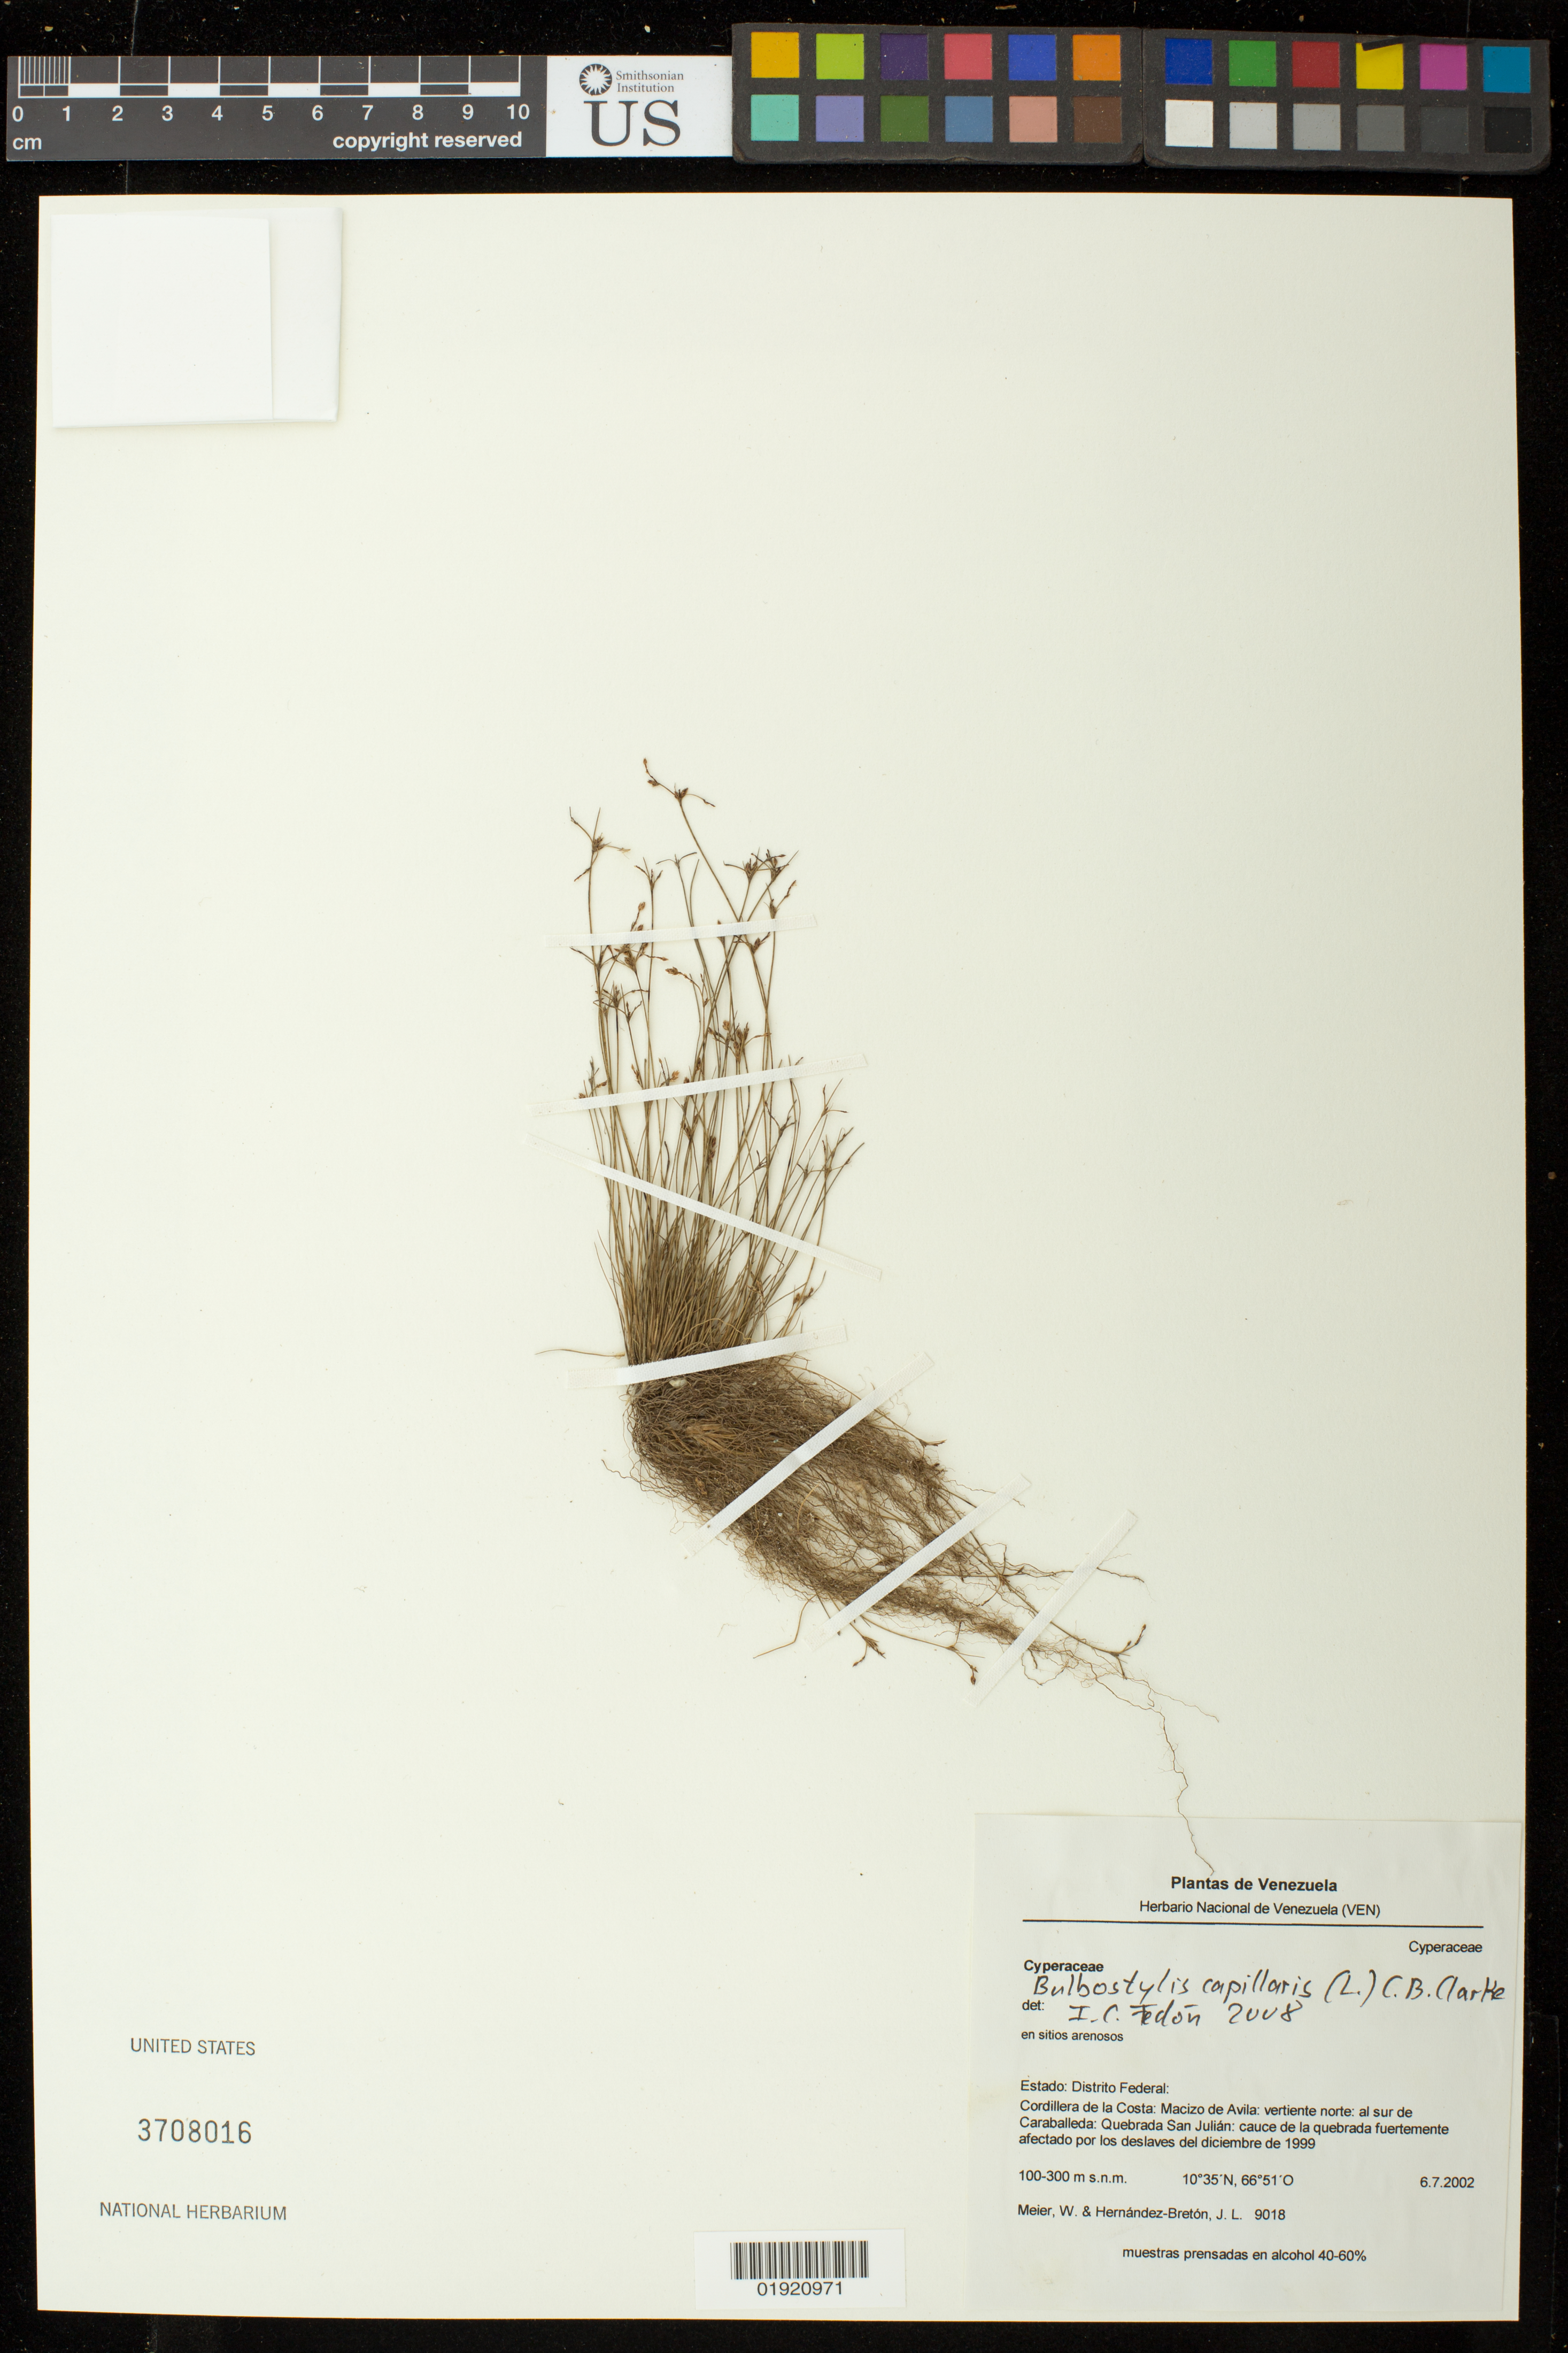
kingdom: Plantae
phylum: Tracheophyta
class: Liliopsida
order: Poales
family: Cyperaceae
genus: Bulbostylis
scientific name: Bulbostylis scabra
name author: (J. Presl & C. Presl) C.B. Clarke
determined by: Maciel-Silva, J. F.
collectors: W. Meier & J. L. Hernandez-Breton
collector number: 9018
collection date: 2002-07-06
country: Venezuela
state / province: Distrito Federal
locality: Estado: Distrito Federal: Cordillera de la Costa: Macizo de Avila: vertiente norte: al sur de Caraballeda: Quebrada San Julian.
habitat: En sitios arenosos. Cauce de la quebrada fuertemente afectado por los deslaves del diciembre de 1999.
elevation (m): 100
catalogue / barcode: US 3708016